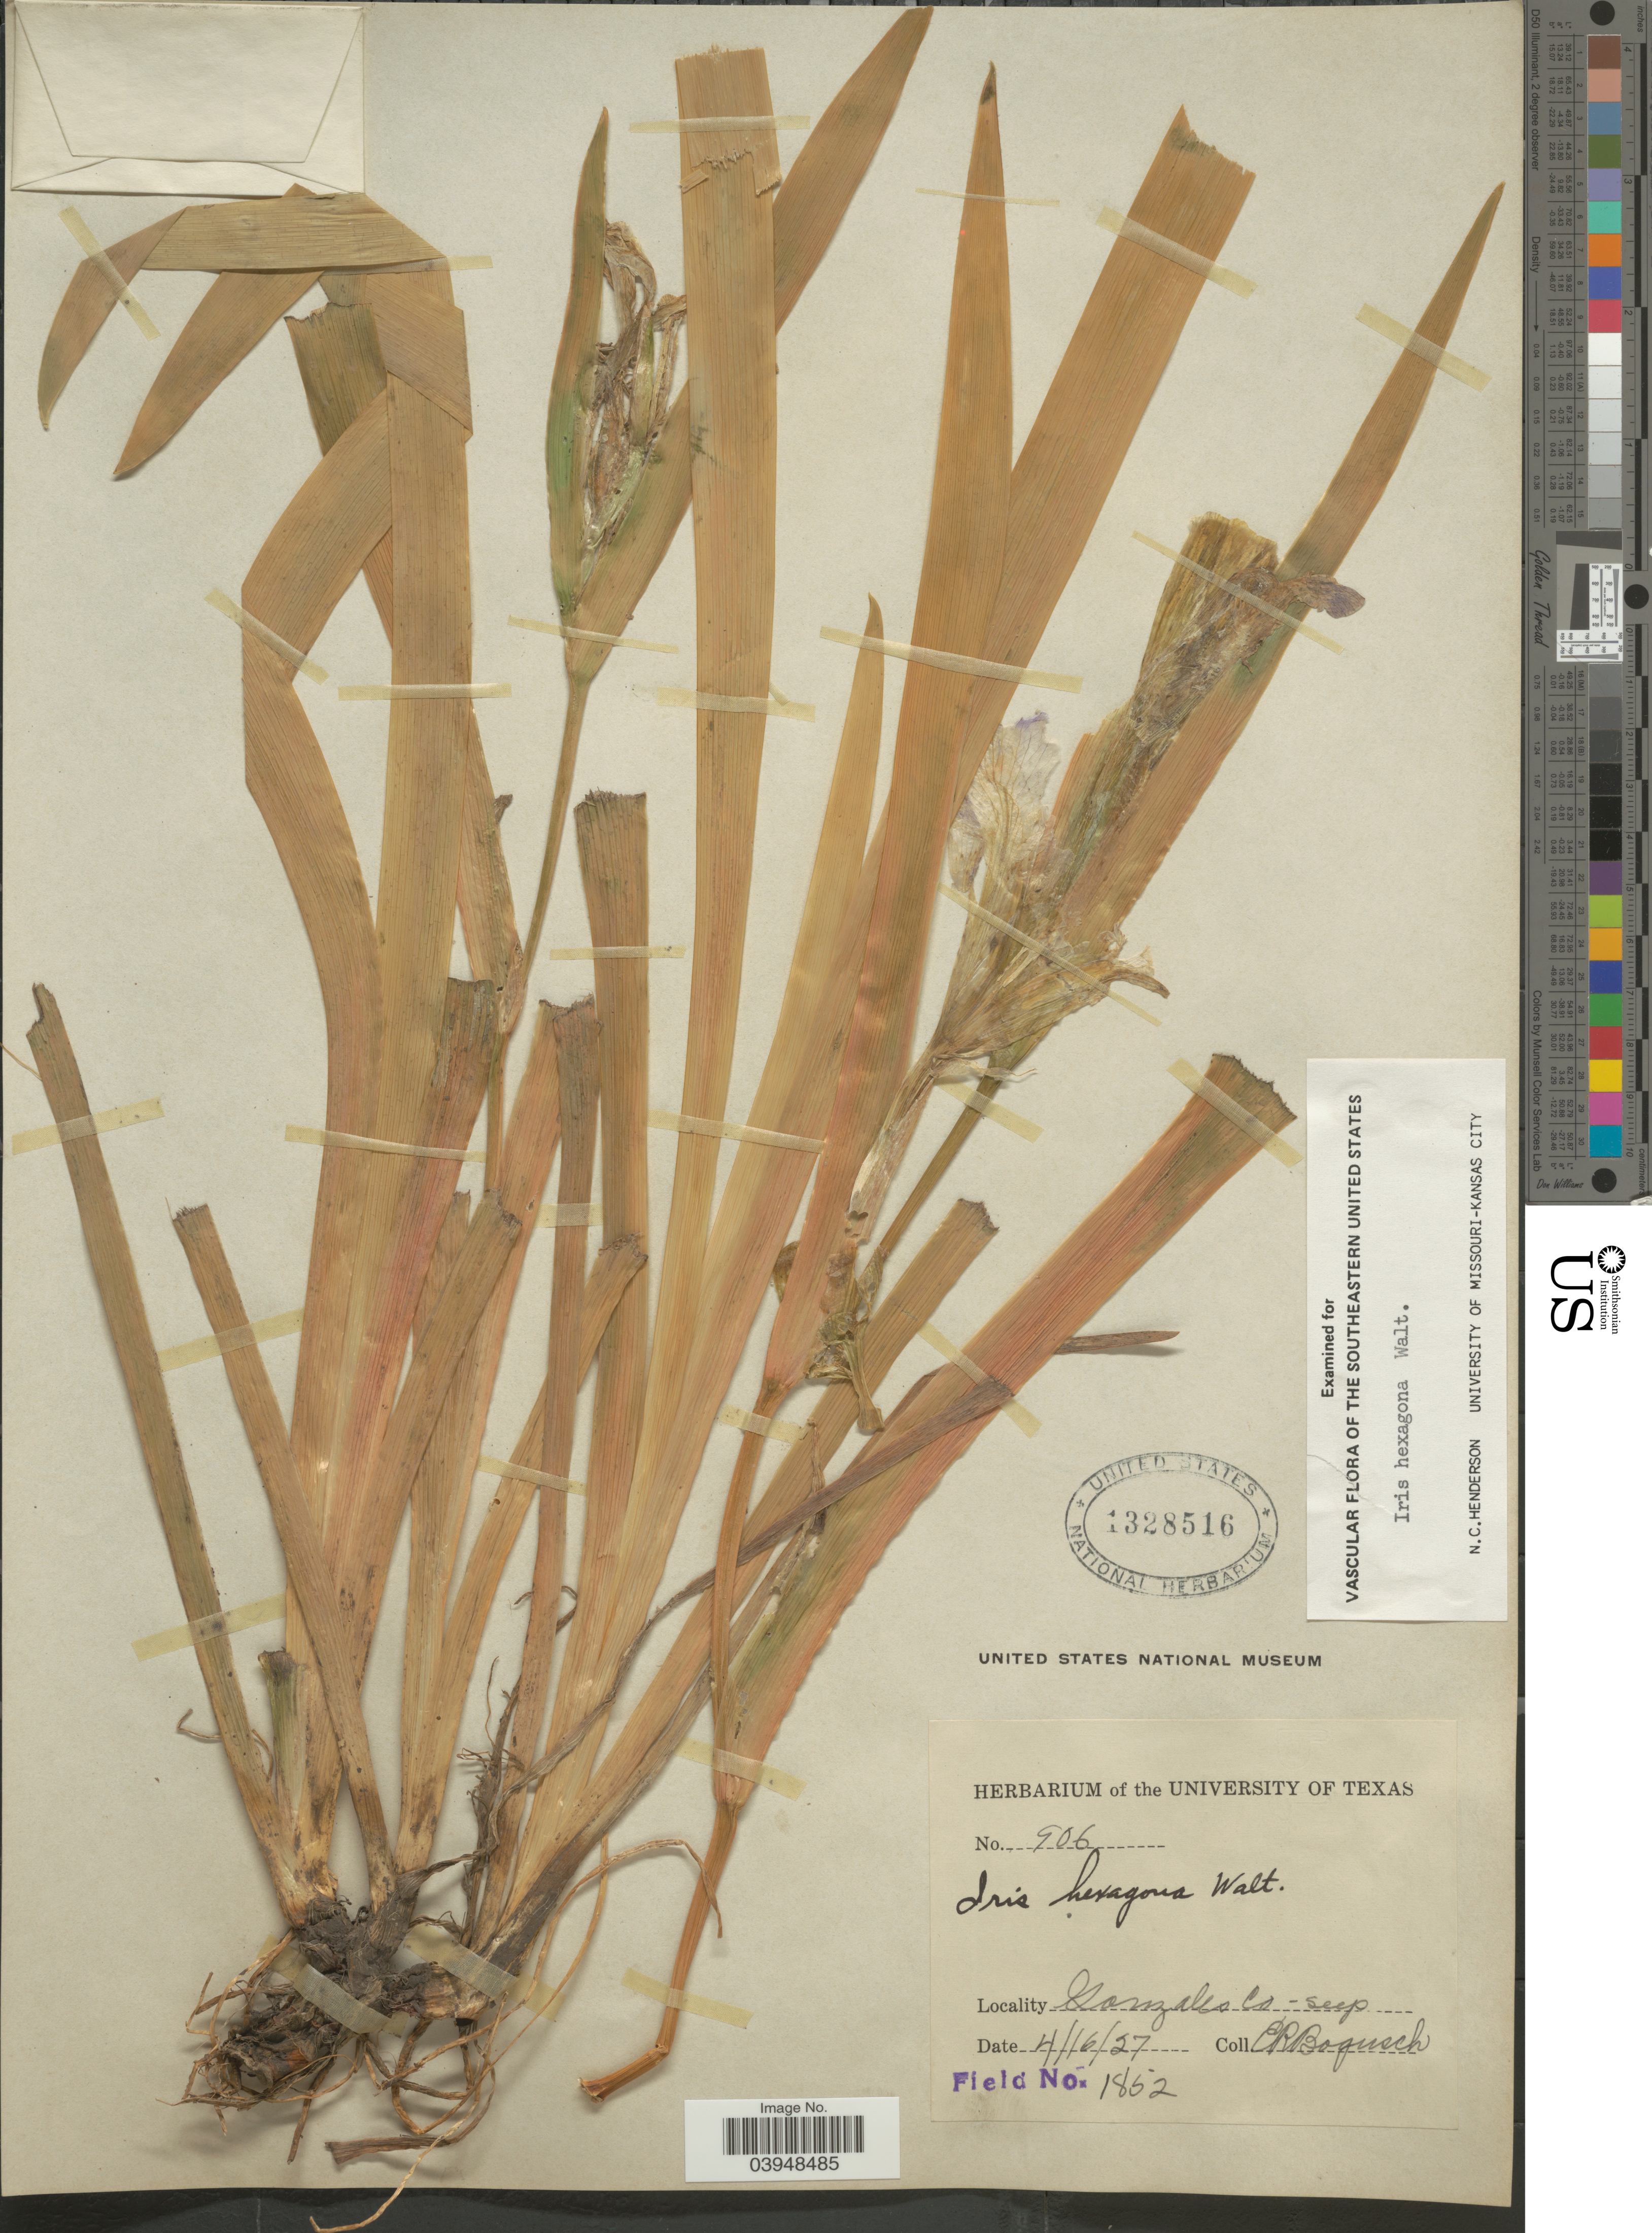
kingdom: Plantae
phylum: Tracheophyta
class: Liliopsida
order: Asparagales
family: Iridaceae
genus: Iris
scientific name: Iris hexagona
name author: Walter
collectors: E. Bogusch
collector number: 906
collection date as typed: Transcribed d/m/y: 16/4/27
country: United States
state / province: Texas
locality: Gonzalez Co.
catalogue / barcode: US 1328516